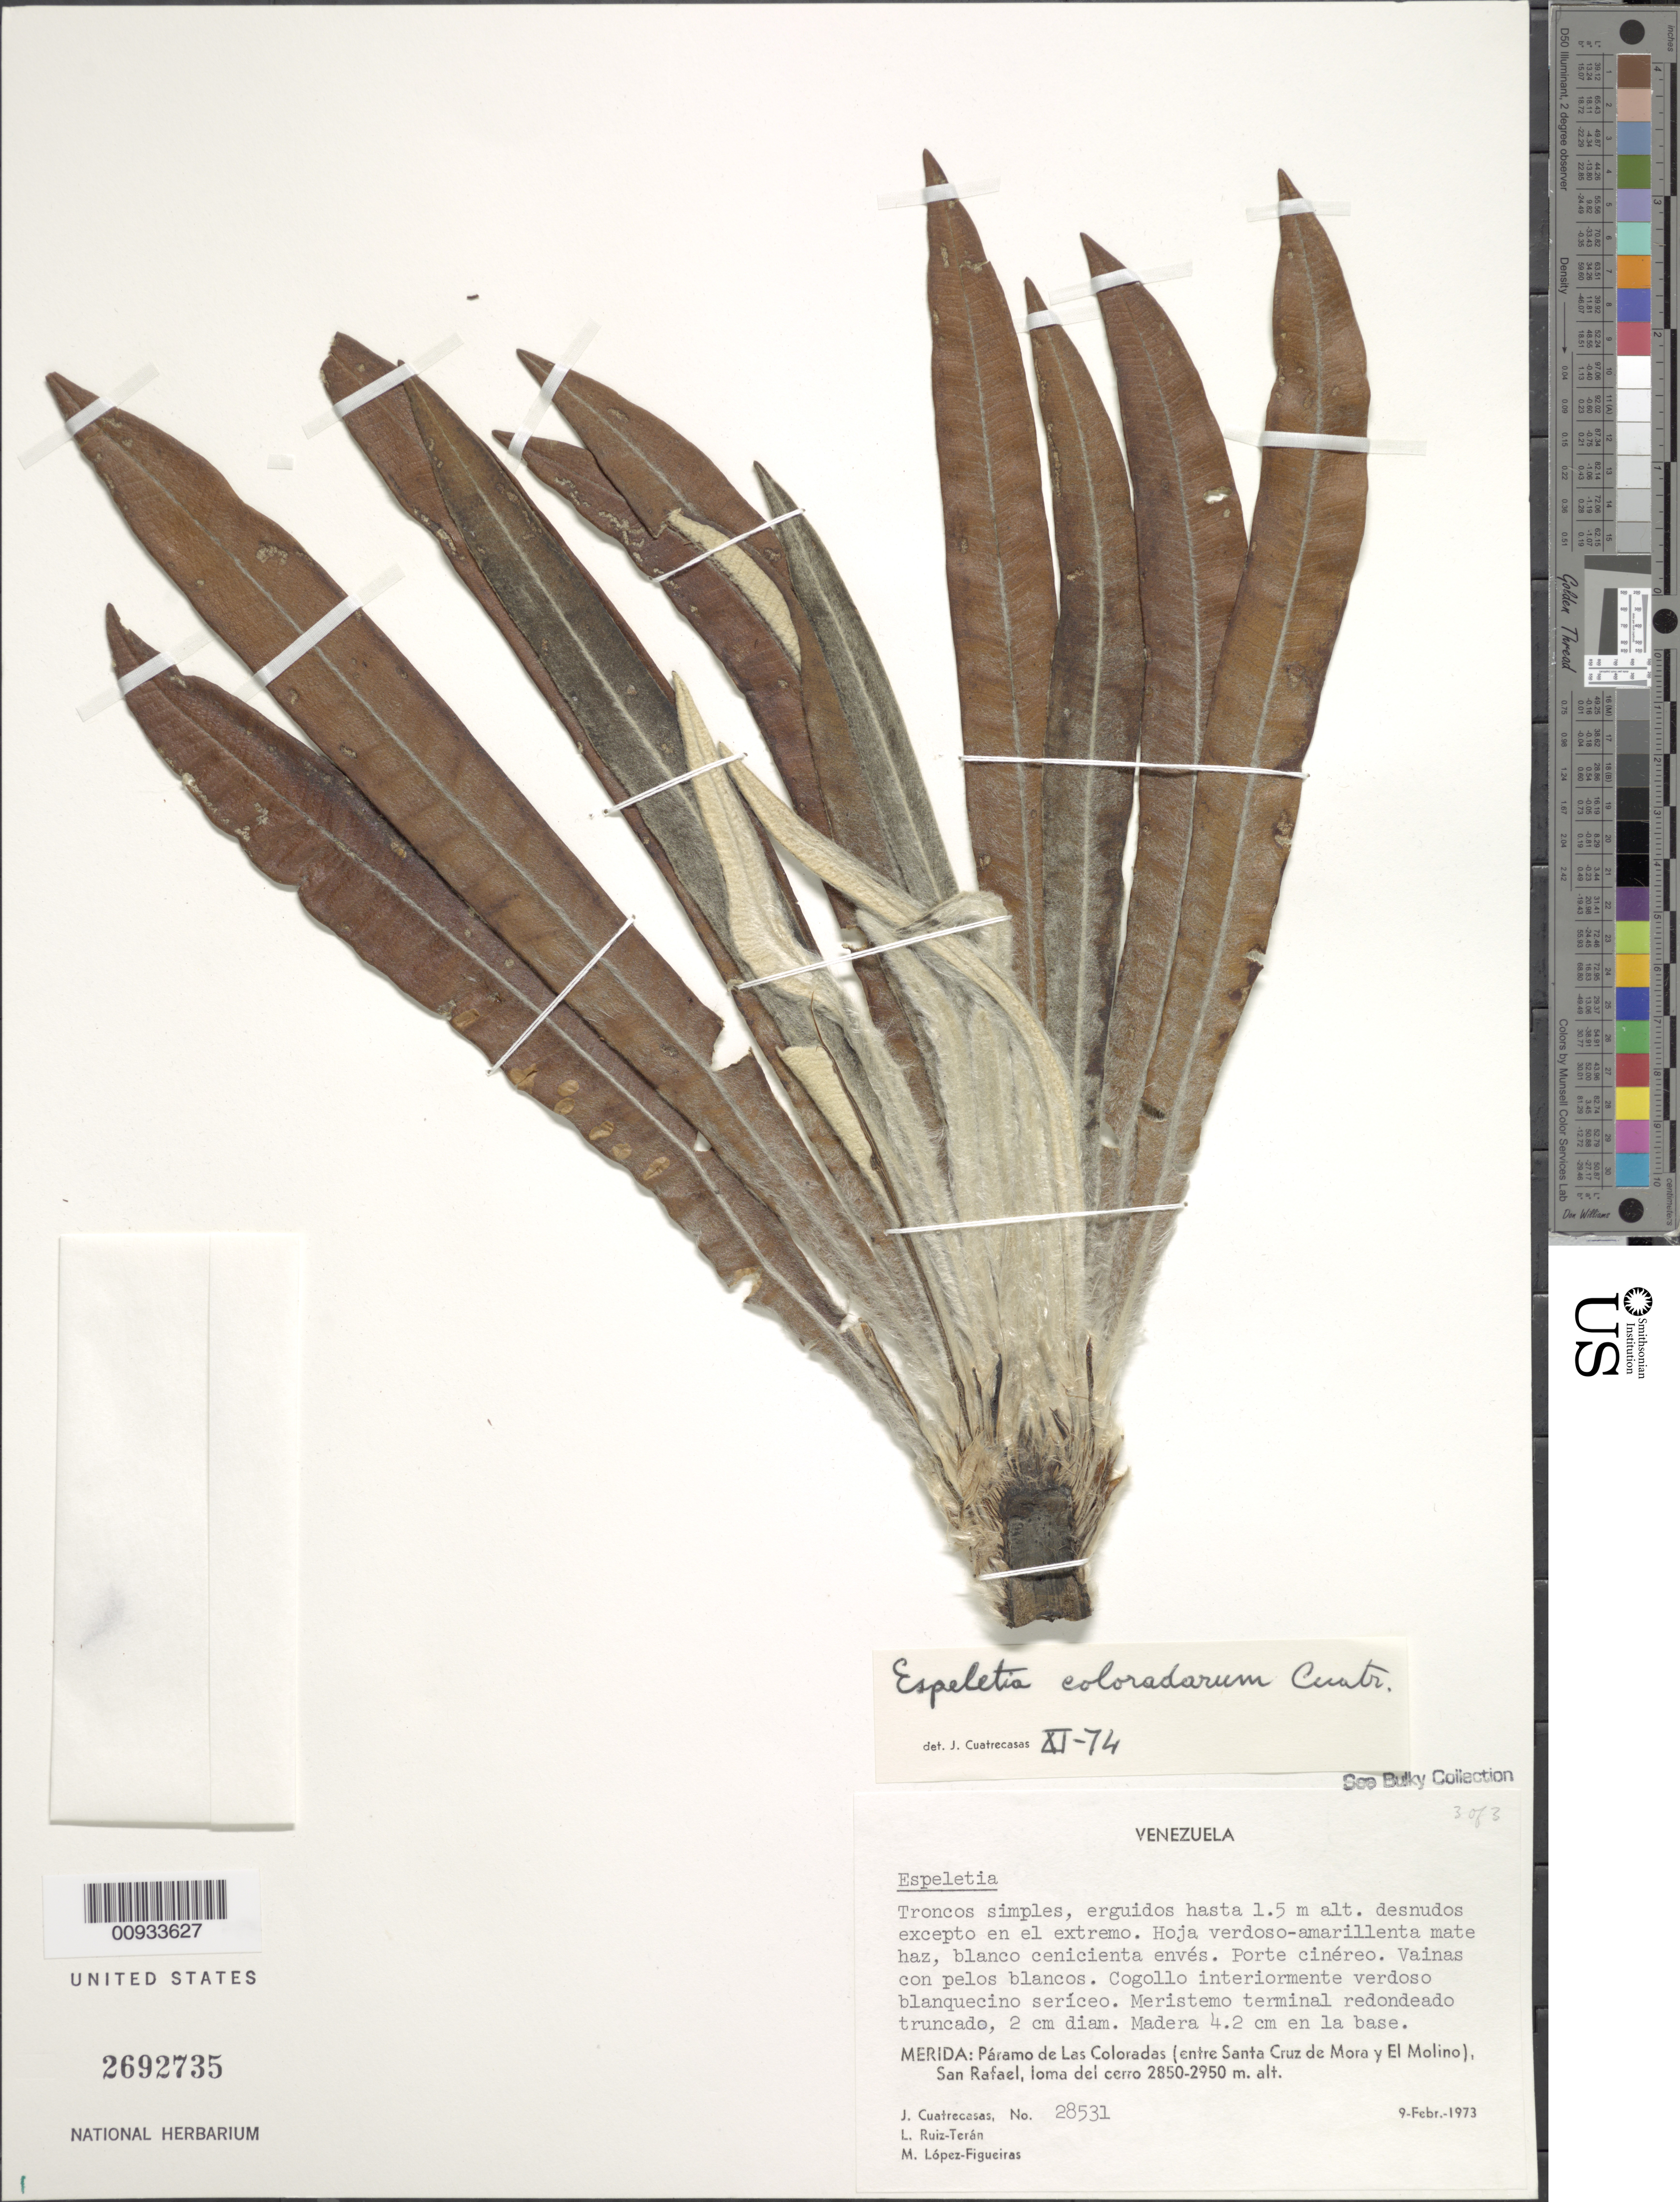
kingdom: Plantae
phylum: Tracheophyta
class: Magnoliopsida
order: Asterales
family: Asteraceae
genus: Ruilopezia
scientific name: Ruilopezia coloradarum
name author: (Cuatrec.) Cuatrec.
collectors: J. Cuatrecasas, L. E. Ruíz-Terán & M. López Figueiras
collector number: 28531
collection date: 1973-02-09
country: Venezuela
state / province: Mérida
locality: Paramo de Las Coloradas (entre Santa Cruz de Mora y El Molino), San Rafael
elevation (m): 2850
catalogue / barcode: US 2692735